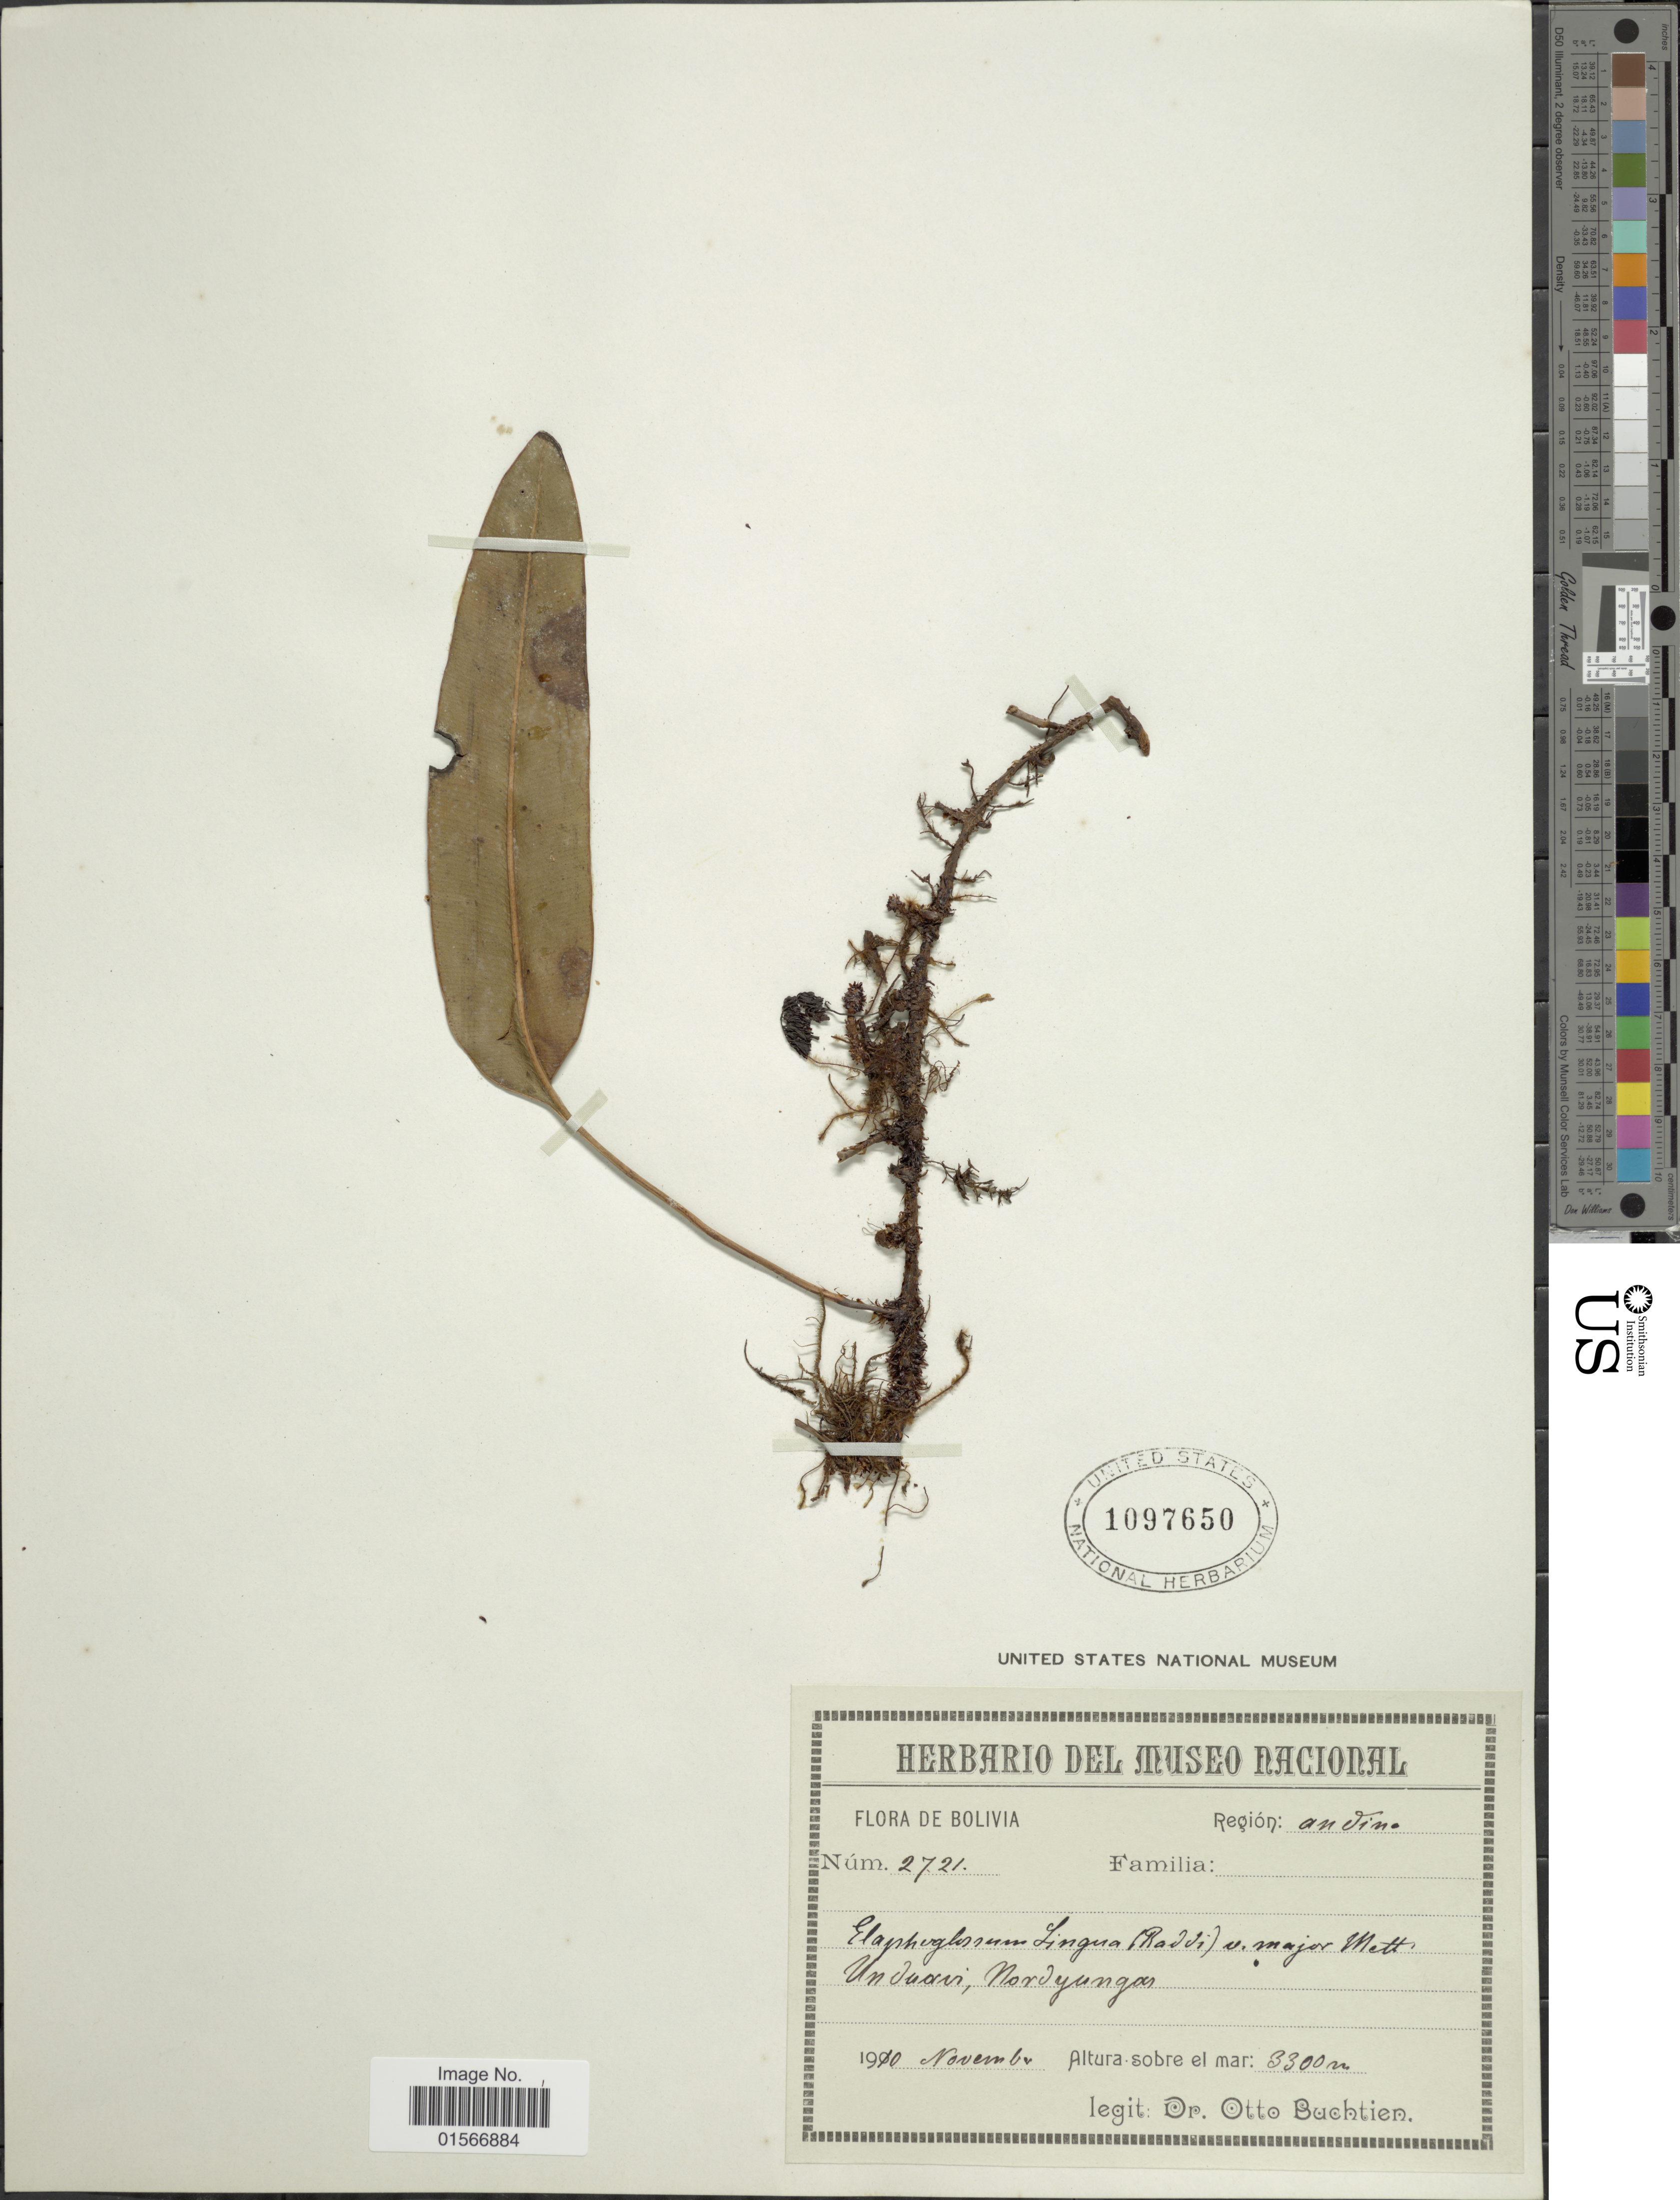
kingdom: Plantae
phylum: Tracheophyta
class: Polypodiopsida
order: Polypodiales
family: Dryopteridaceae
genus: Elaphoglossum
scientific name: Elaphoglossum lingua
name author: (C. Presl) Brack.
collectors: O. Buchtien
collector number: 2721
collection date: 1910-11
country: Bolivia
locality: Unduavi, Nordyungas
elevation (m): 3300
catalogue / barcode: US 1097650